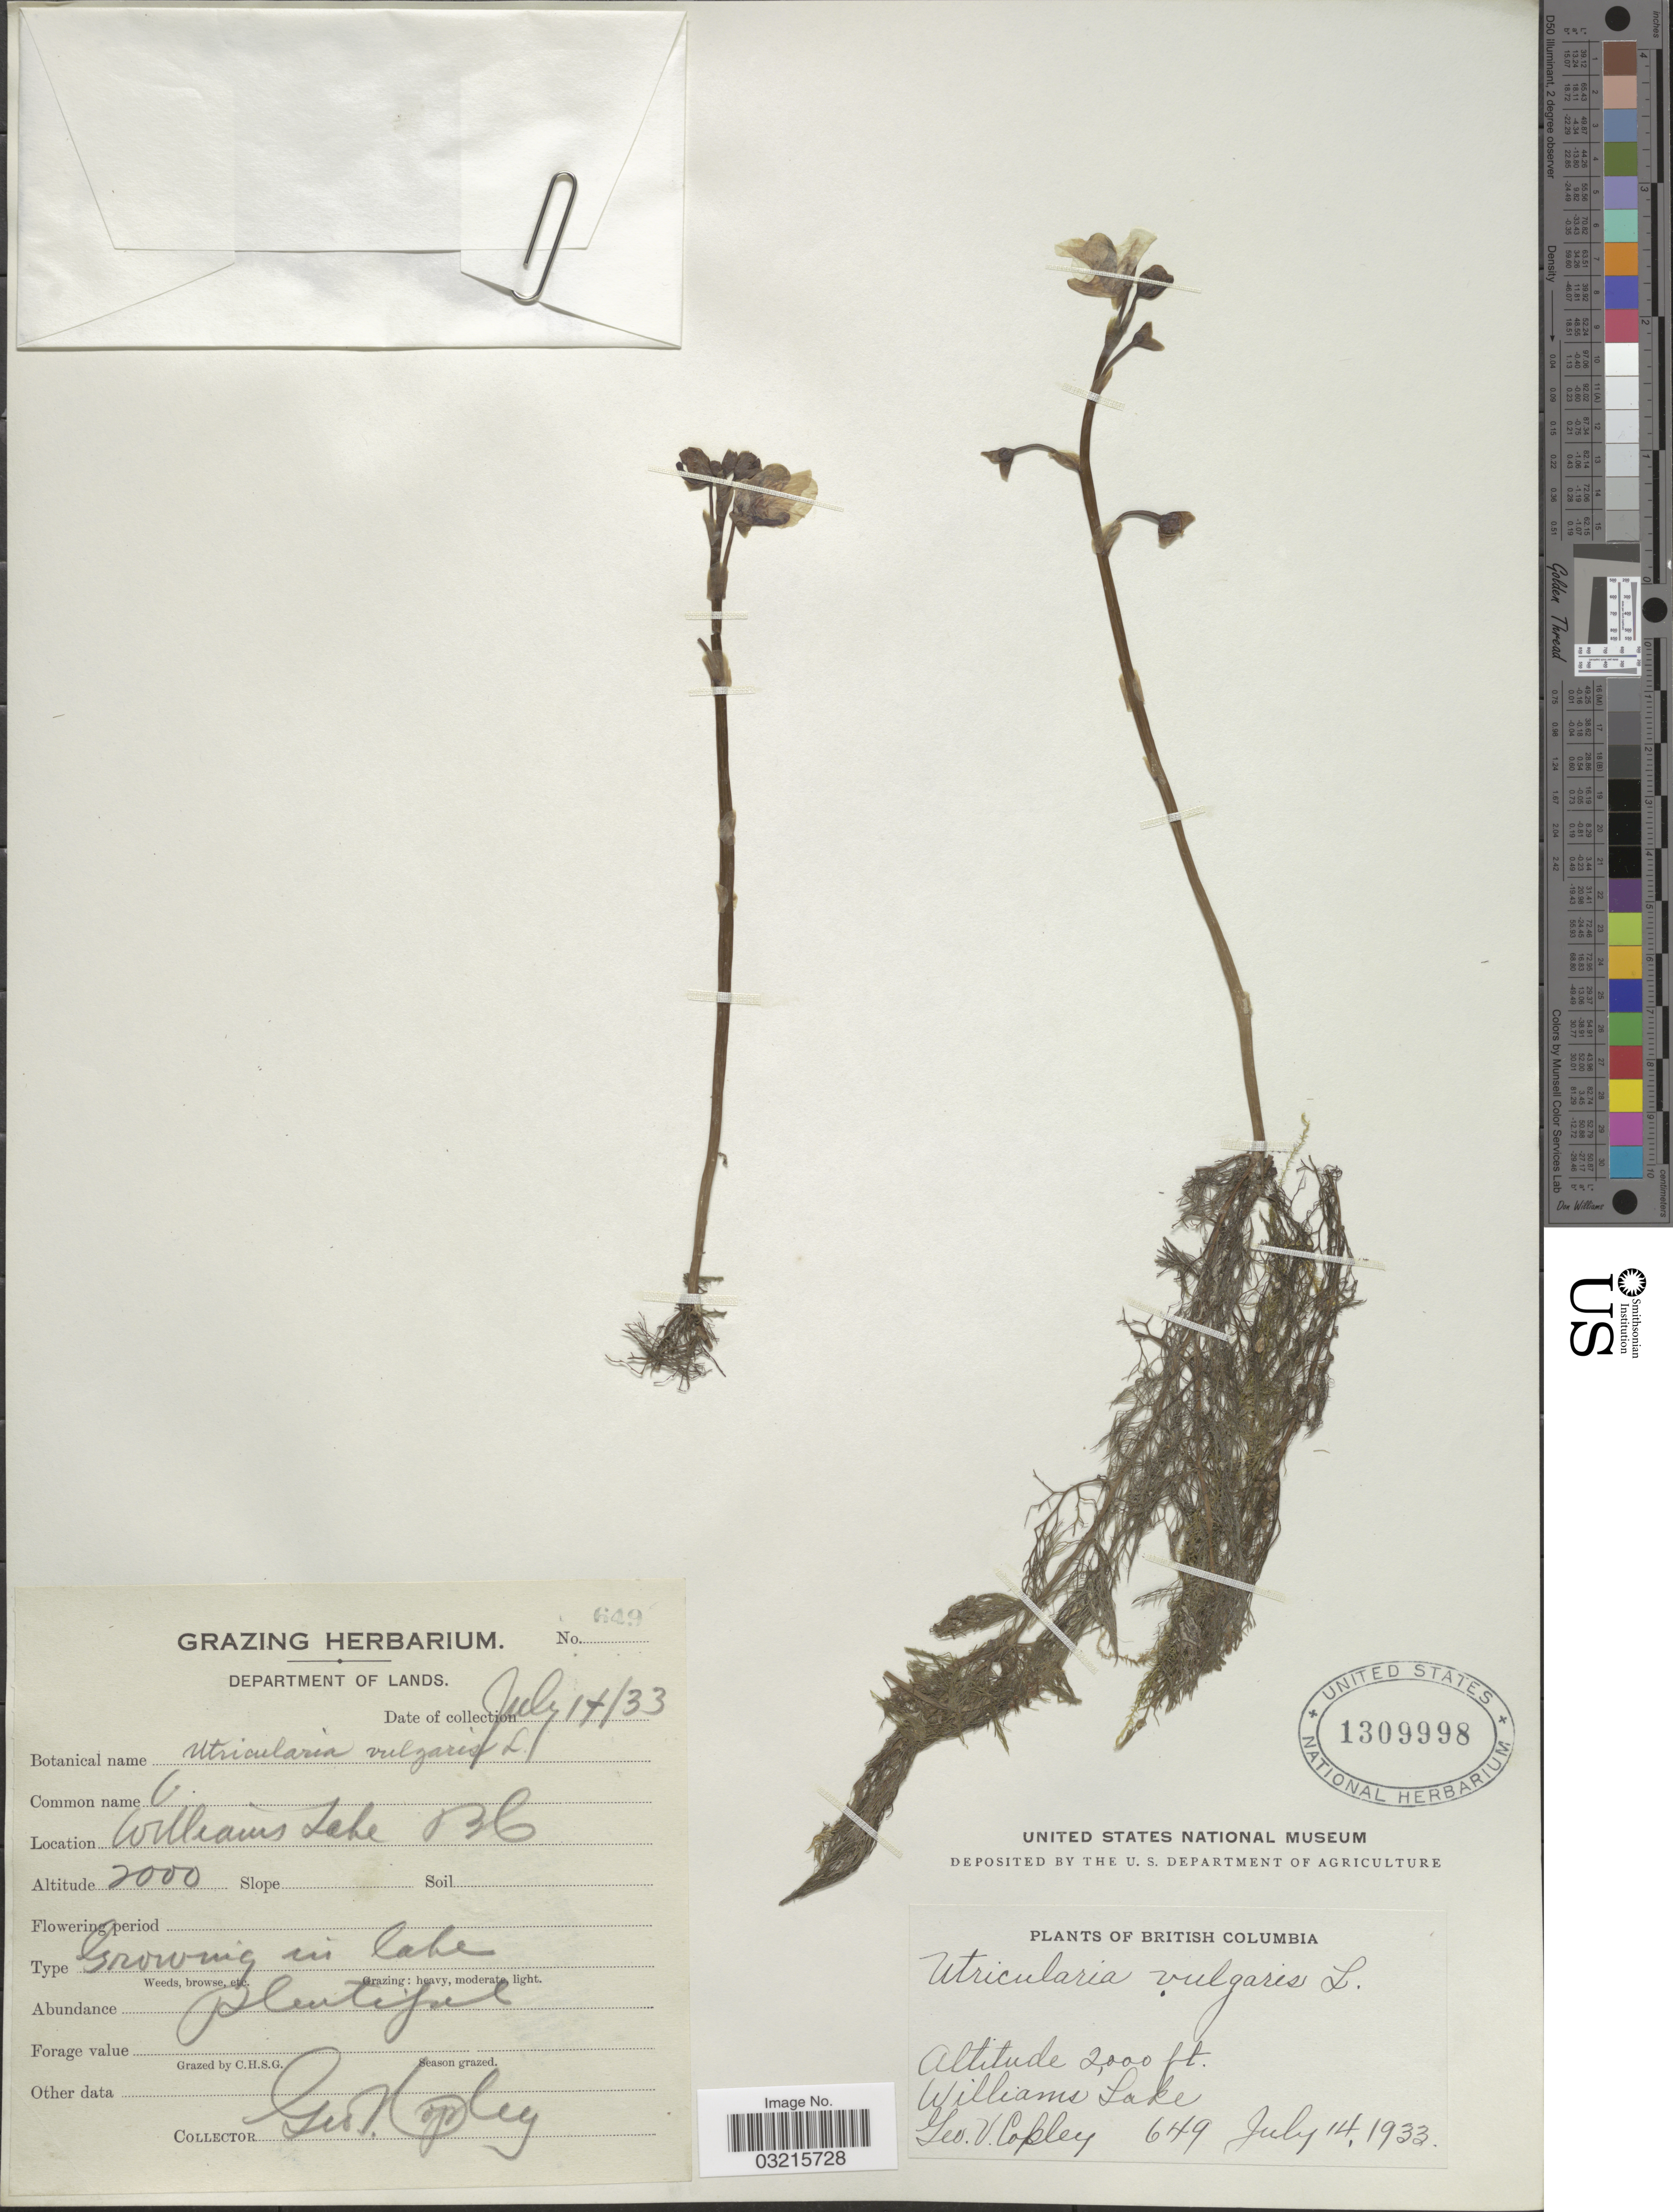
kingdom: Plantae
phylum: Tracheophyta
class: Magnoliopsida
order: Lamiales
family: Lentibulariaceae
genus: Utricularia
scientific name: Utricularia vulgaris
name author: L.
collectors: G. Copley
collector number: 649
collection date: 1933-07-14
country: Canada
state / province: British Columbia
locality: Williams Lake.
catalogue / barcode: US 1309998